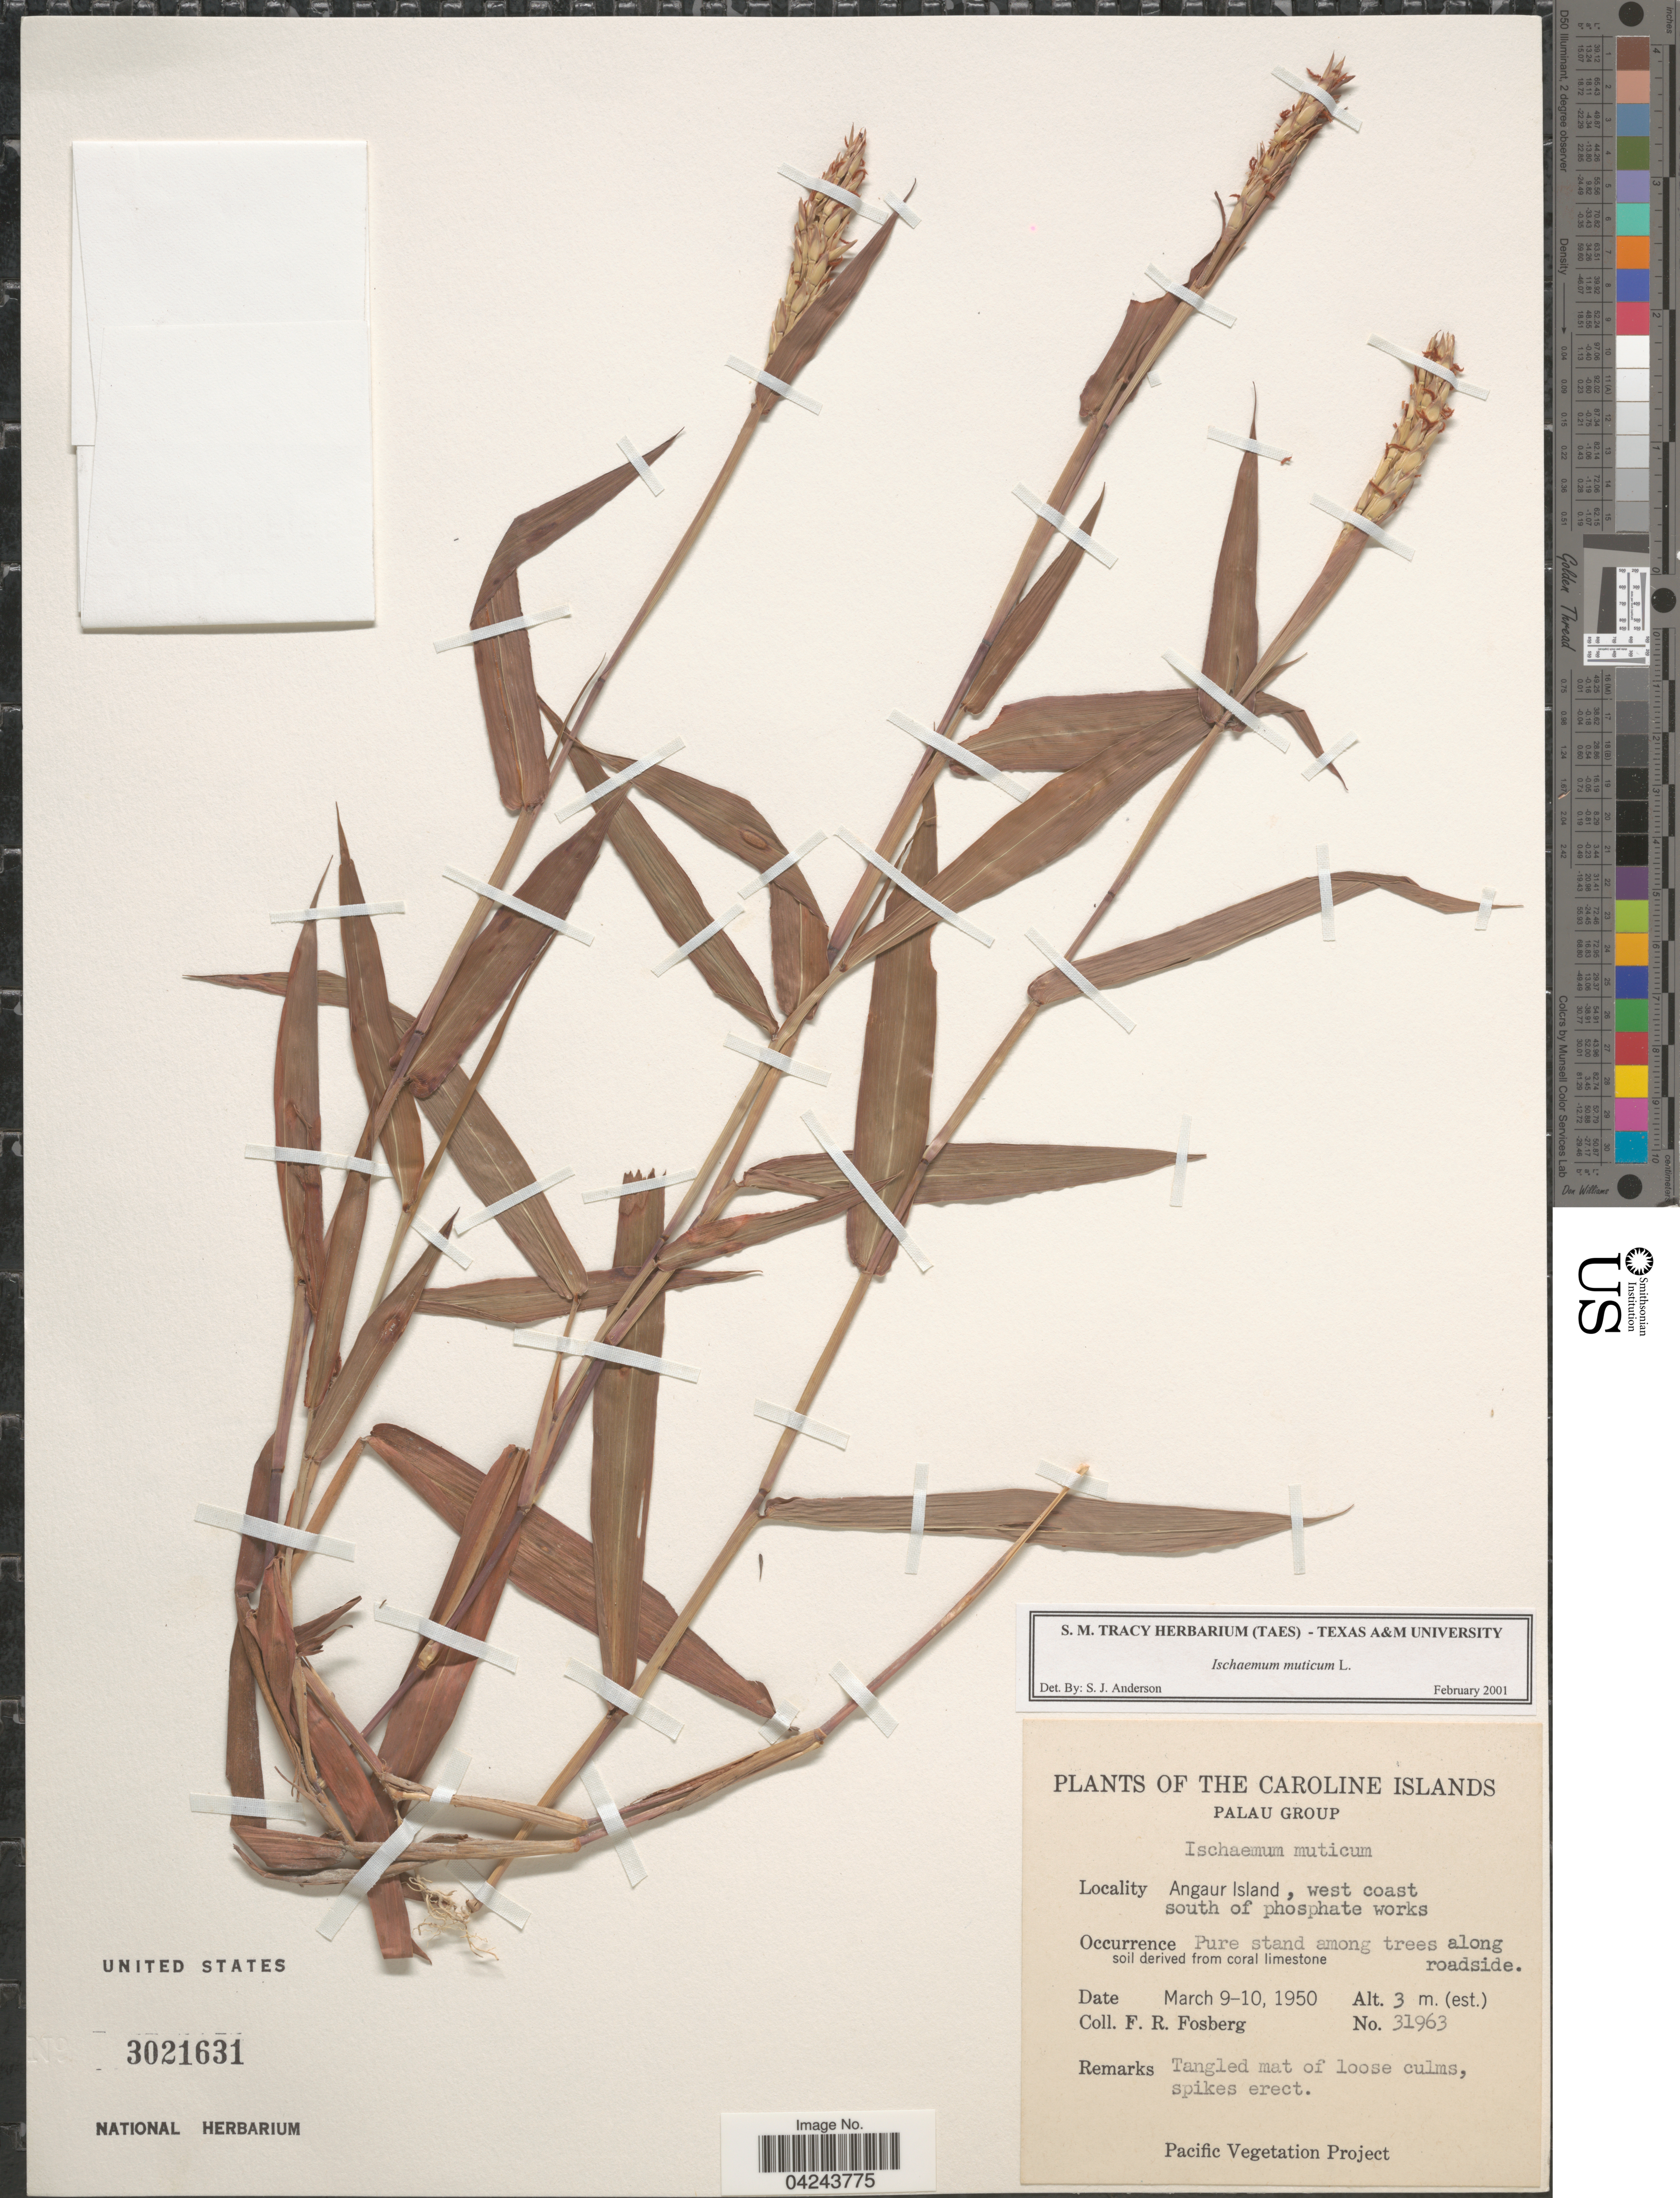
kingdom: Plantae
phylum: Tracheophyta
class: Liliopsida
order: Poales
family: Poaceae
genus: Ischaemum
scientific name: Ischaemum muticum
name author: L.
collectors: F. R. Fosberg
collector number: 31963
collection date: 1950-03-09/1950-03-10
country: Palau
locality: Caroline Islands. Palau Group. Angaur Island, west coast south of phosphate works.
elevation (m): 3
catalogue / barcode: US 3021631